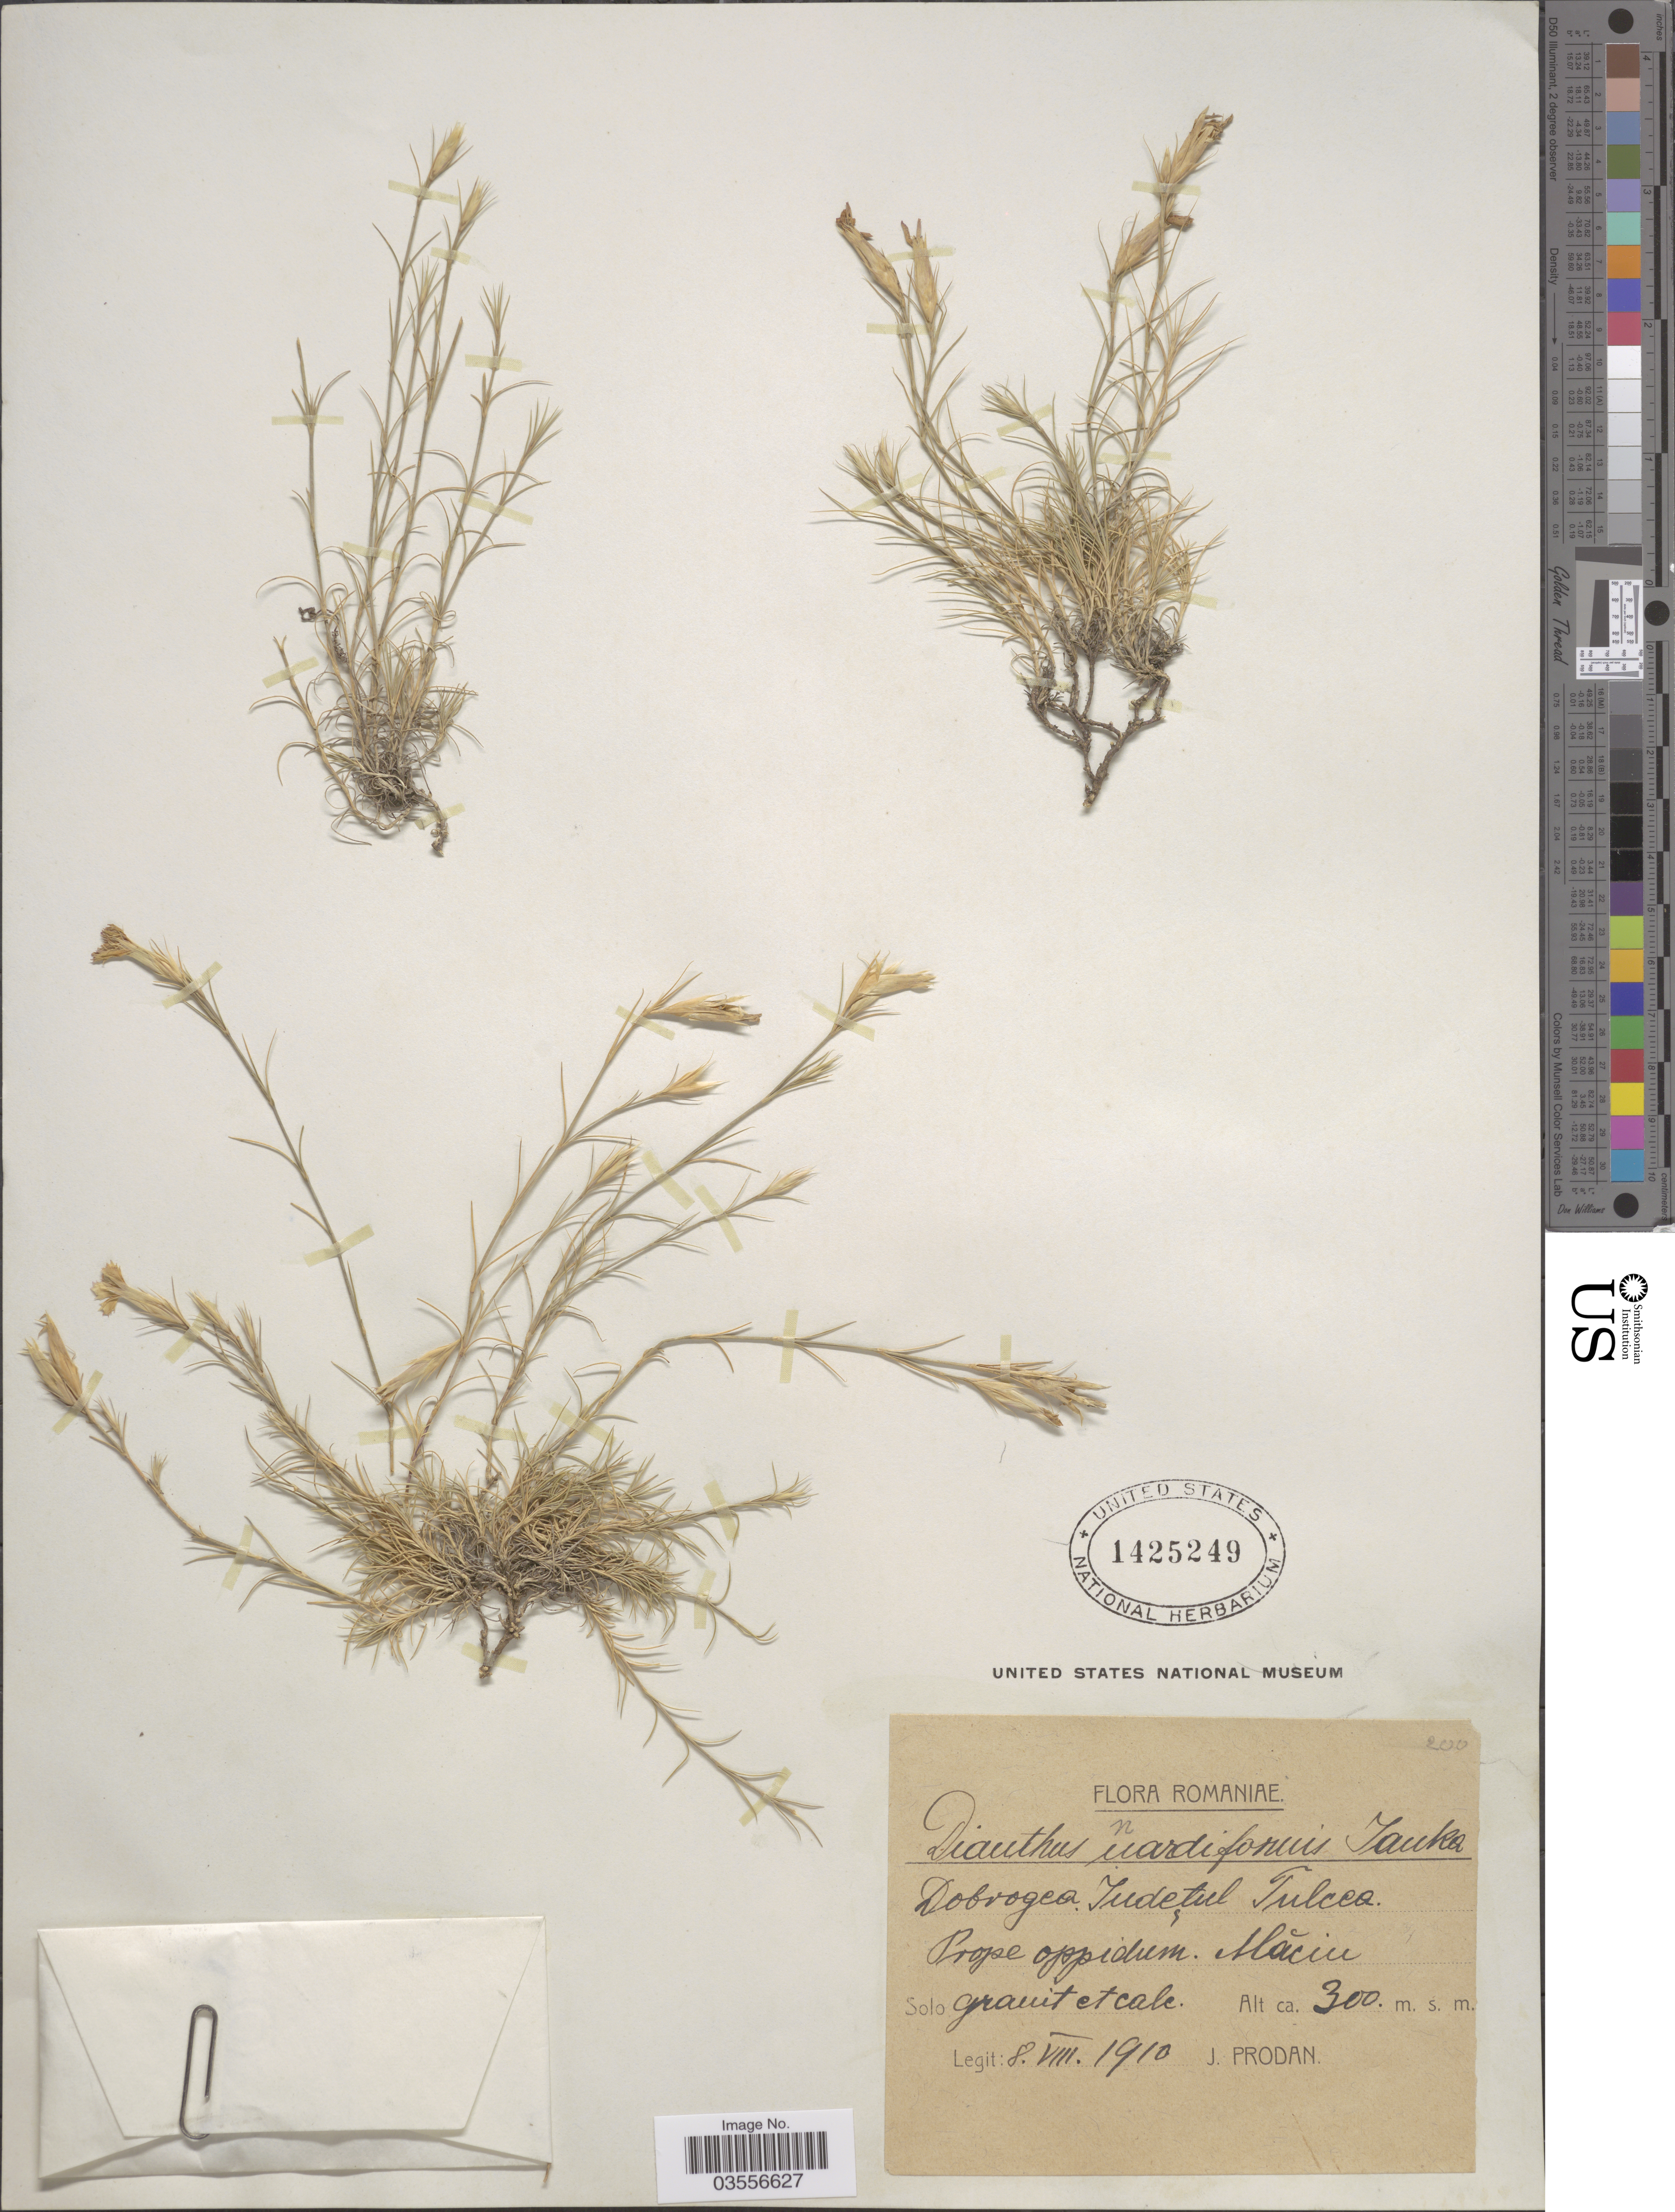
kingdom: Plantae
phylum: Tracheophyta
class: Magnoliopsida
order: Caryophyllales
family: Caryophyllaceae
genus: Dianthus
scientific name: Dianthus nardiformis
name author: Janka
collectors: J. Prodan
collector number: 200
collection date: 1910-08-08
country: Romania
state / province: Tulcea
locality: Dobrogea. Judeţul [interpreted] Tulcea. Prope oppidum. Măcice [interpreted].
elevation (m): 300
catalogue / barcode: US 1425249